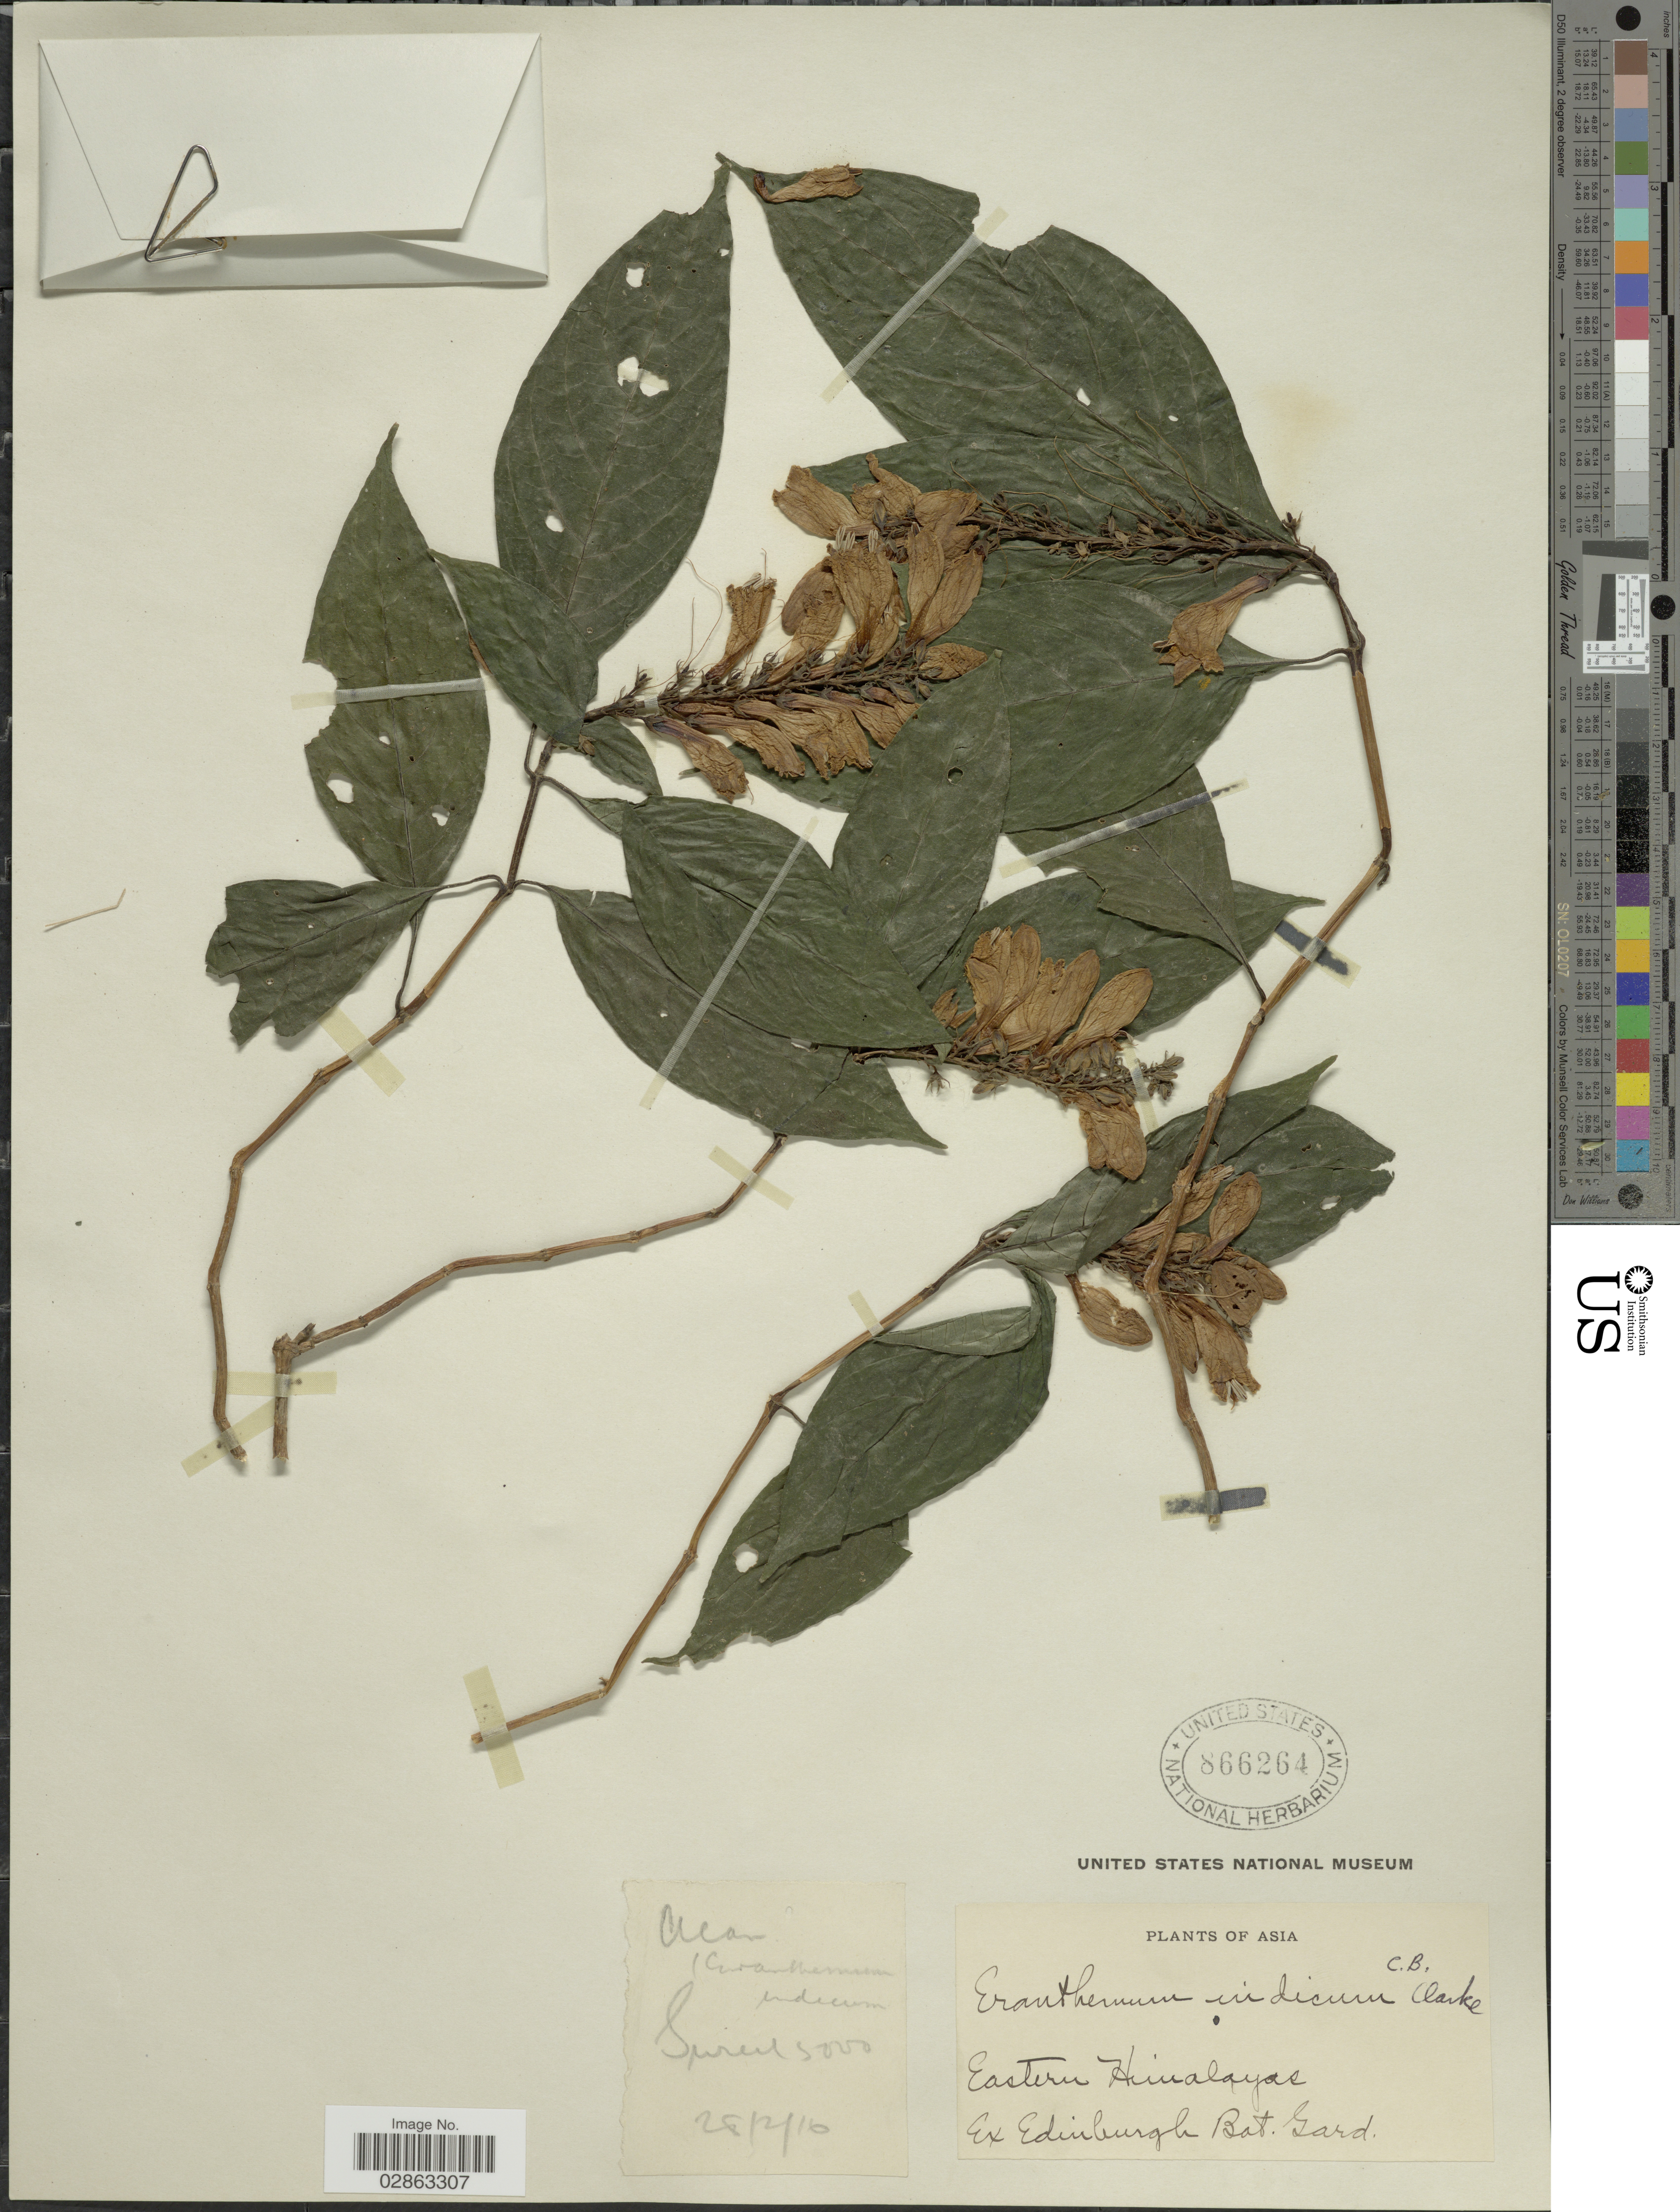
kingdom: Plantae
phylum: Tracheophyta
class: Magnoliopsida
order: Lamiales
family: Acanthaceae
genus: Eranthemum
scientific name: Eranthemum indicum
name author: (Nees) C.B. Clarke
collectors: Edinburg Bot. Gard.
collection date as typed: Transcribed d/m/y: 25/2/16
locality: Asia. Eastern Himalayas.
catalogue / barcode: US 866264